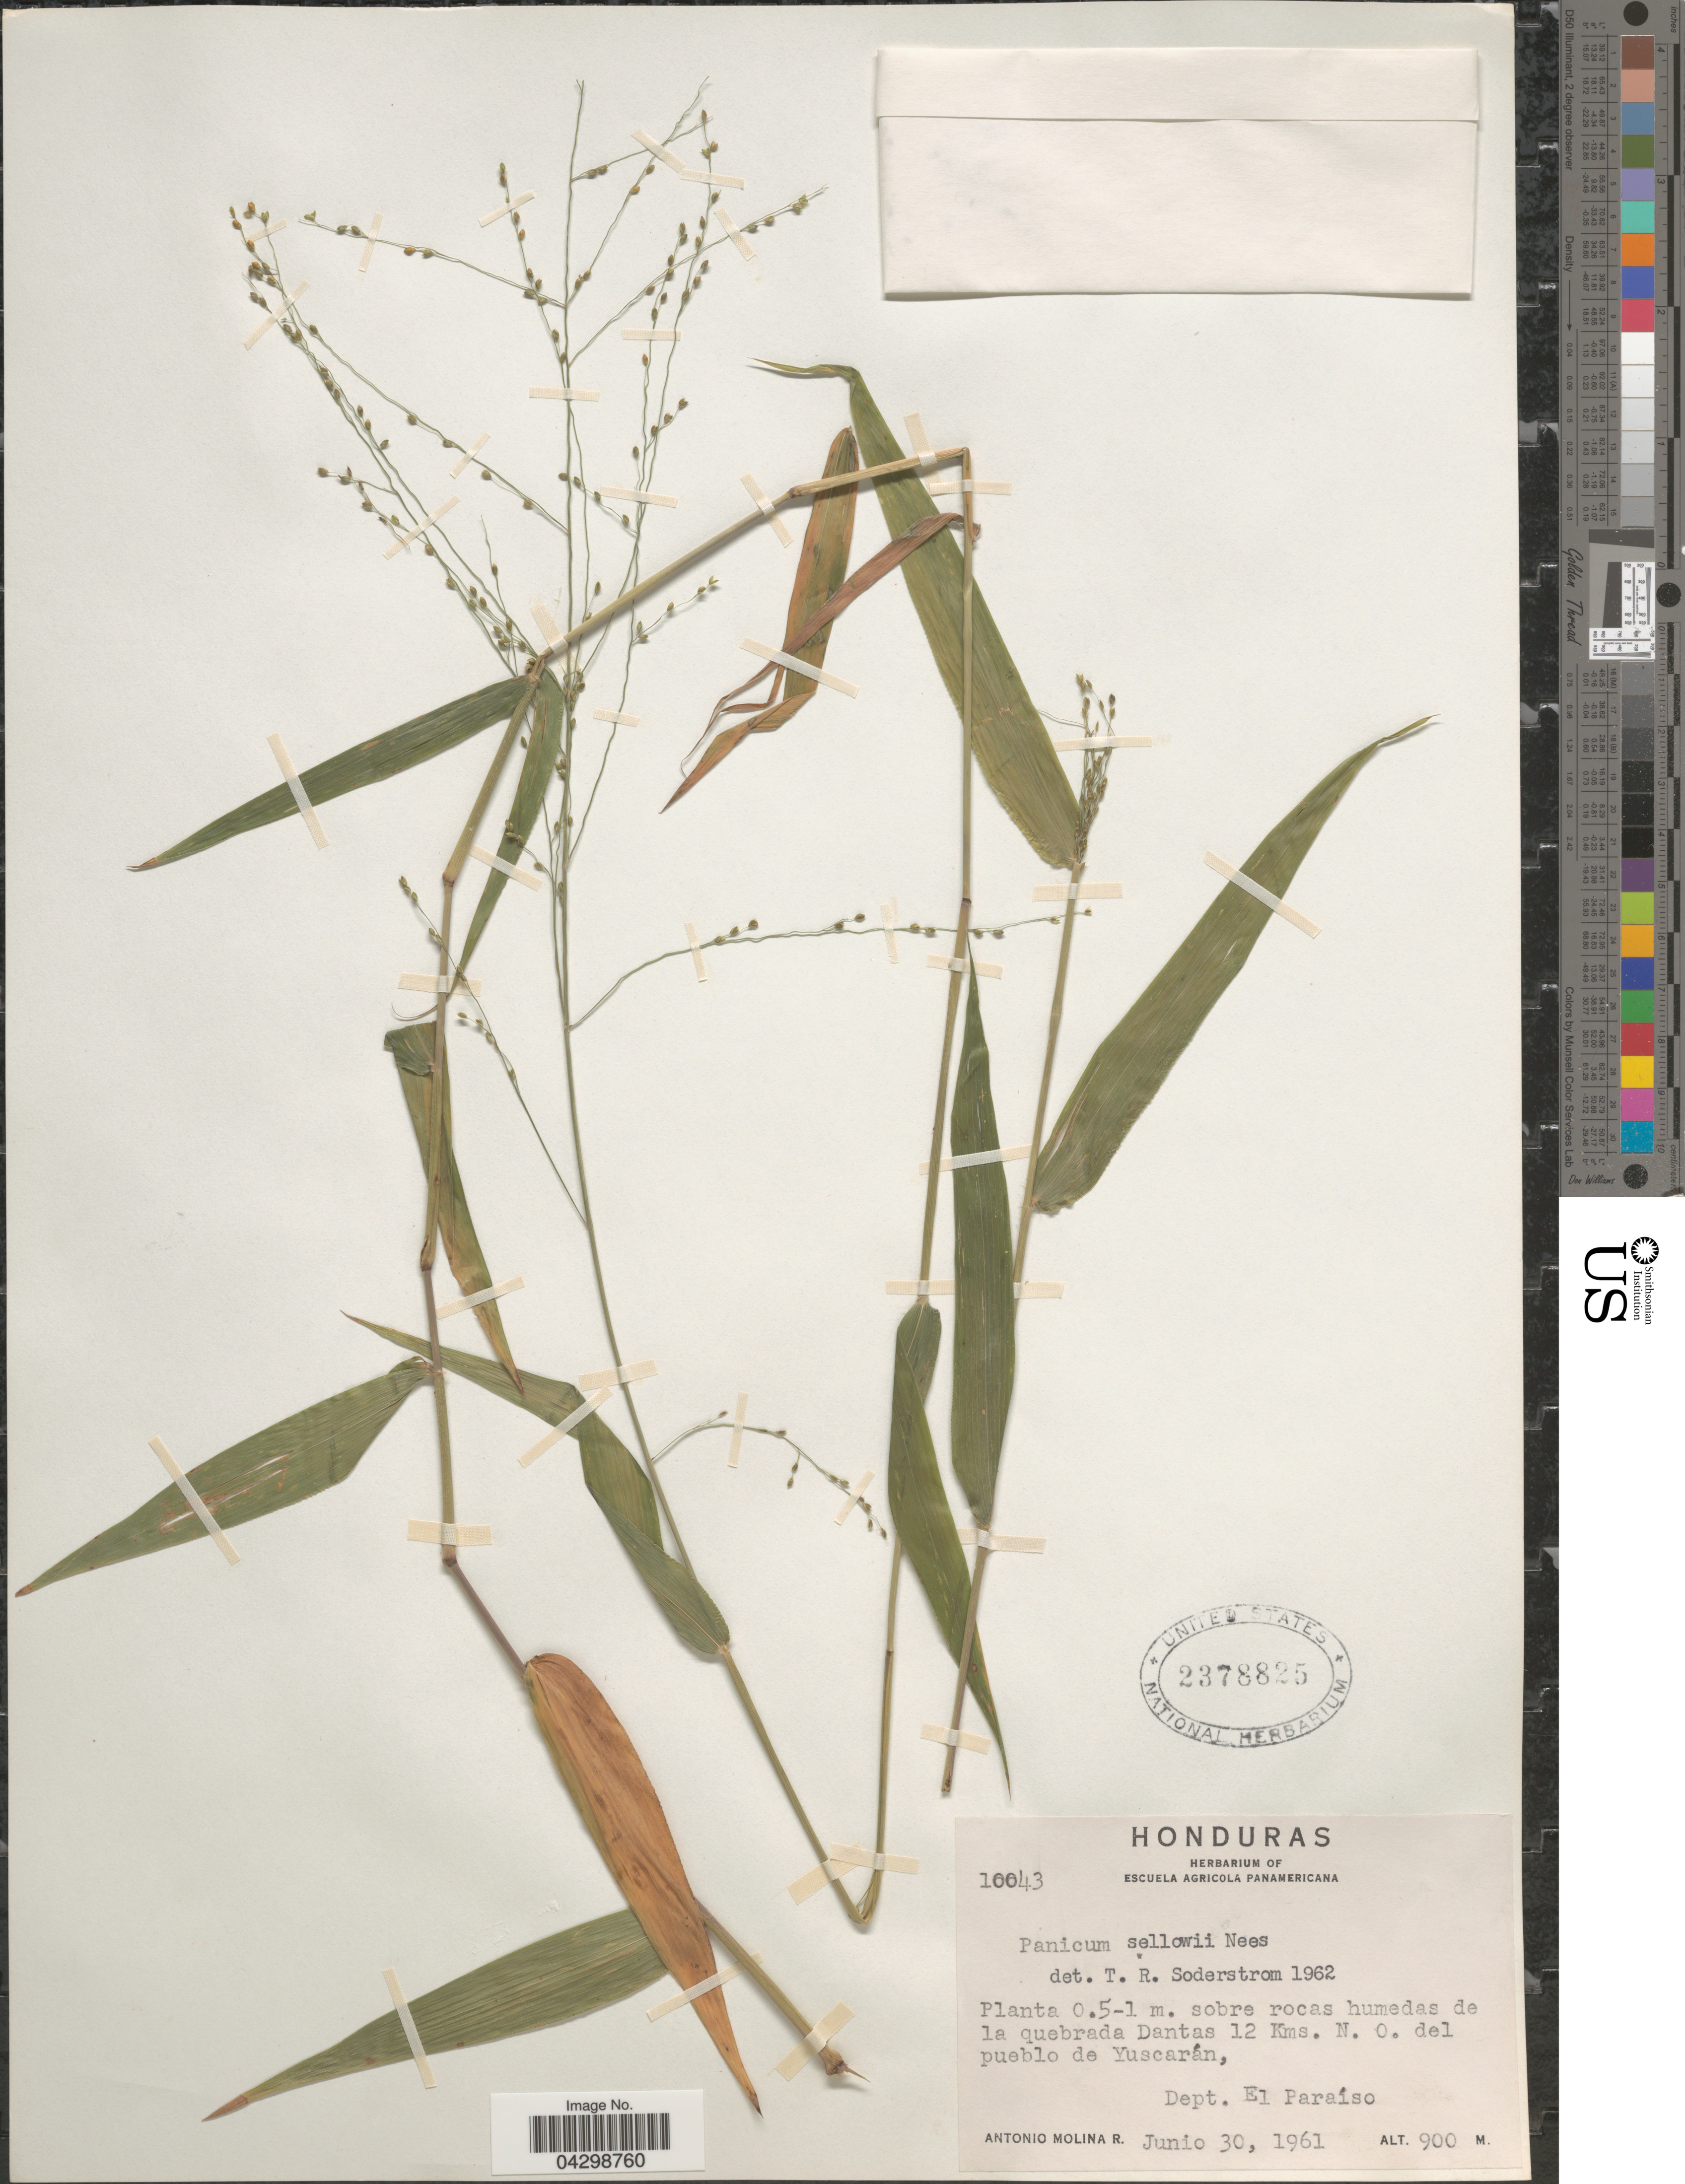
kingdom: Plantae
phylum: Tracheophyta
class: Liliopsida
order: Poales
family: Poaceae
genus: Panicum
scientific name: Panicum sellowii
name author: Nees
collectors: A. Molina R.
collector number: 10043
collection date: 1961-06-30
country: Honduras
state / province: El Paraiso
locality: Sobre rocas humedas de la quebrada Dantas 12 Kms. N. O. del pueblo de Yuscarán, Dept. El Paraíso.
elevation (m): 900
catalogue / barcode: US 2378825